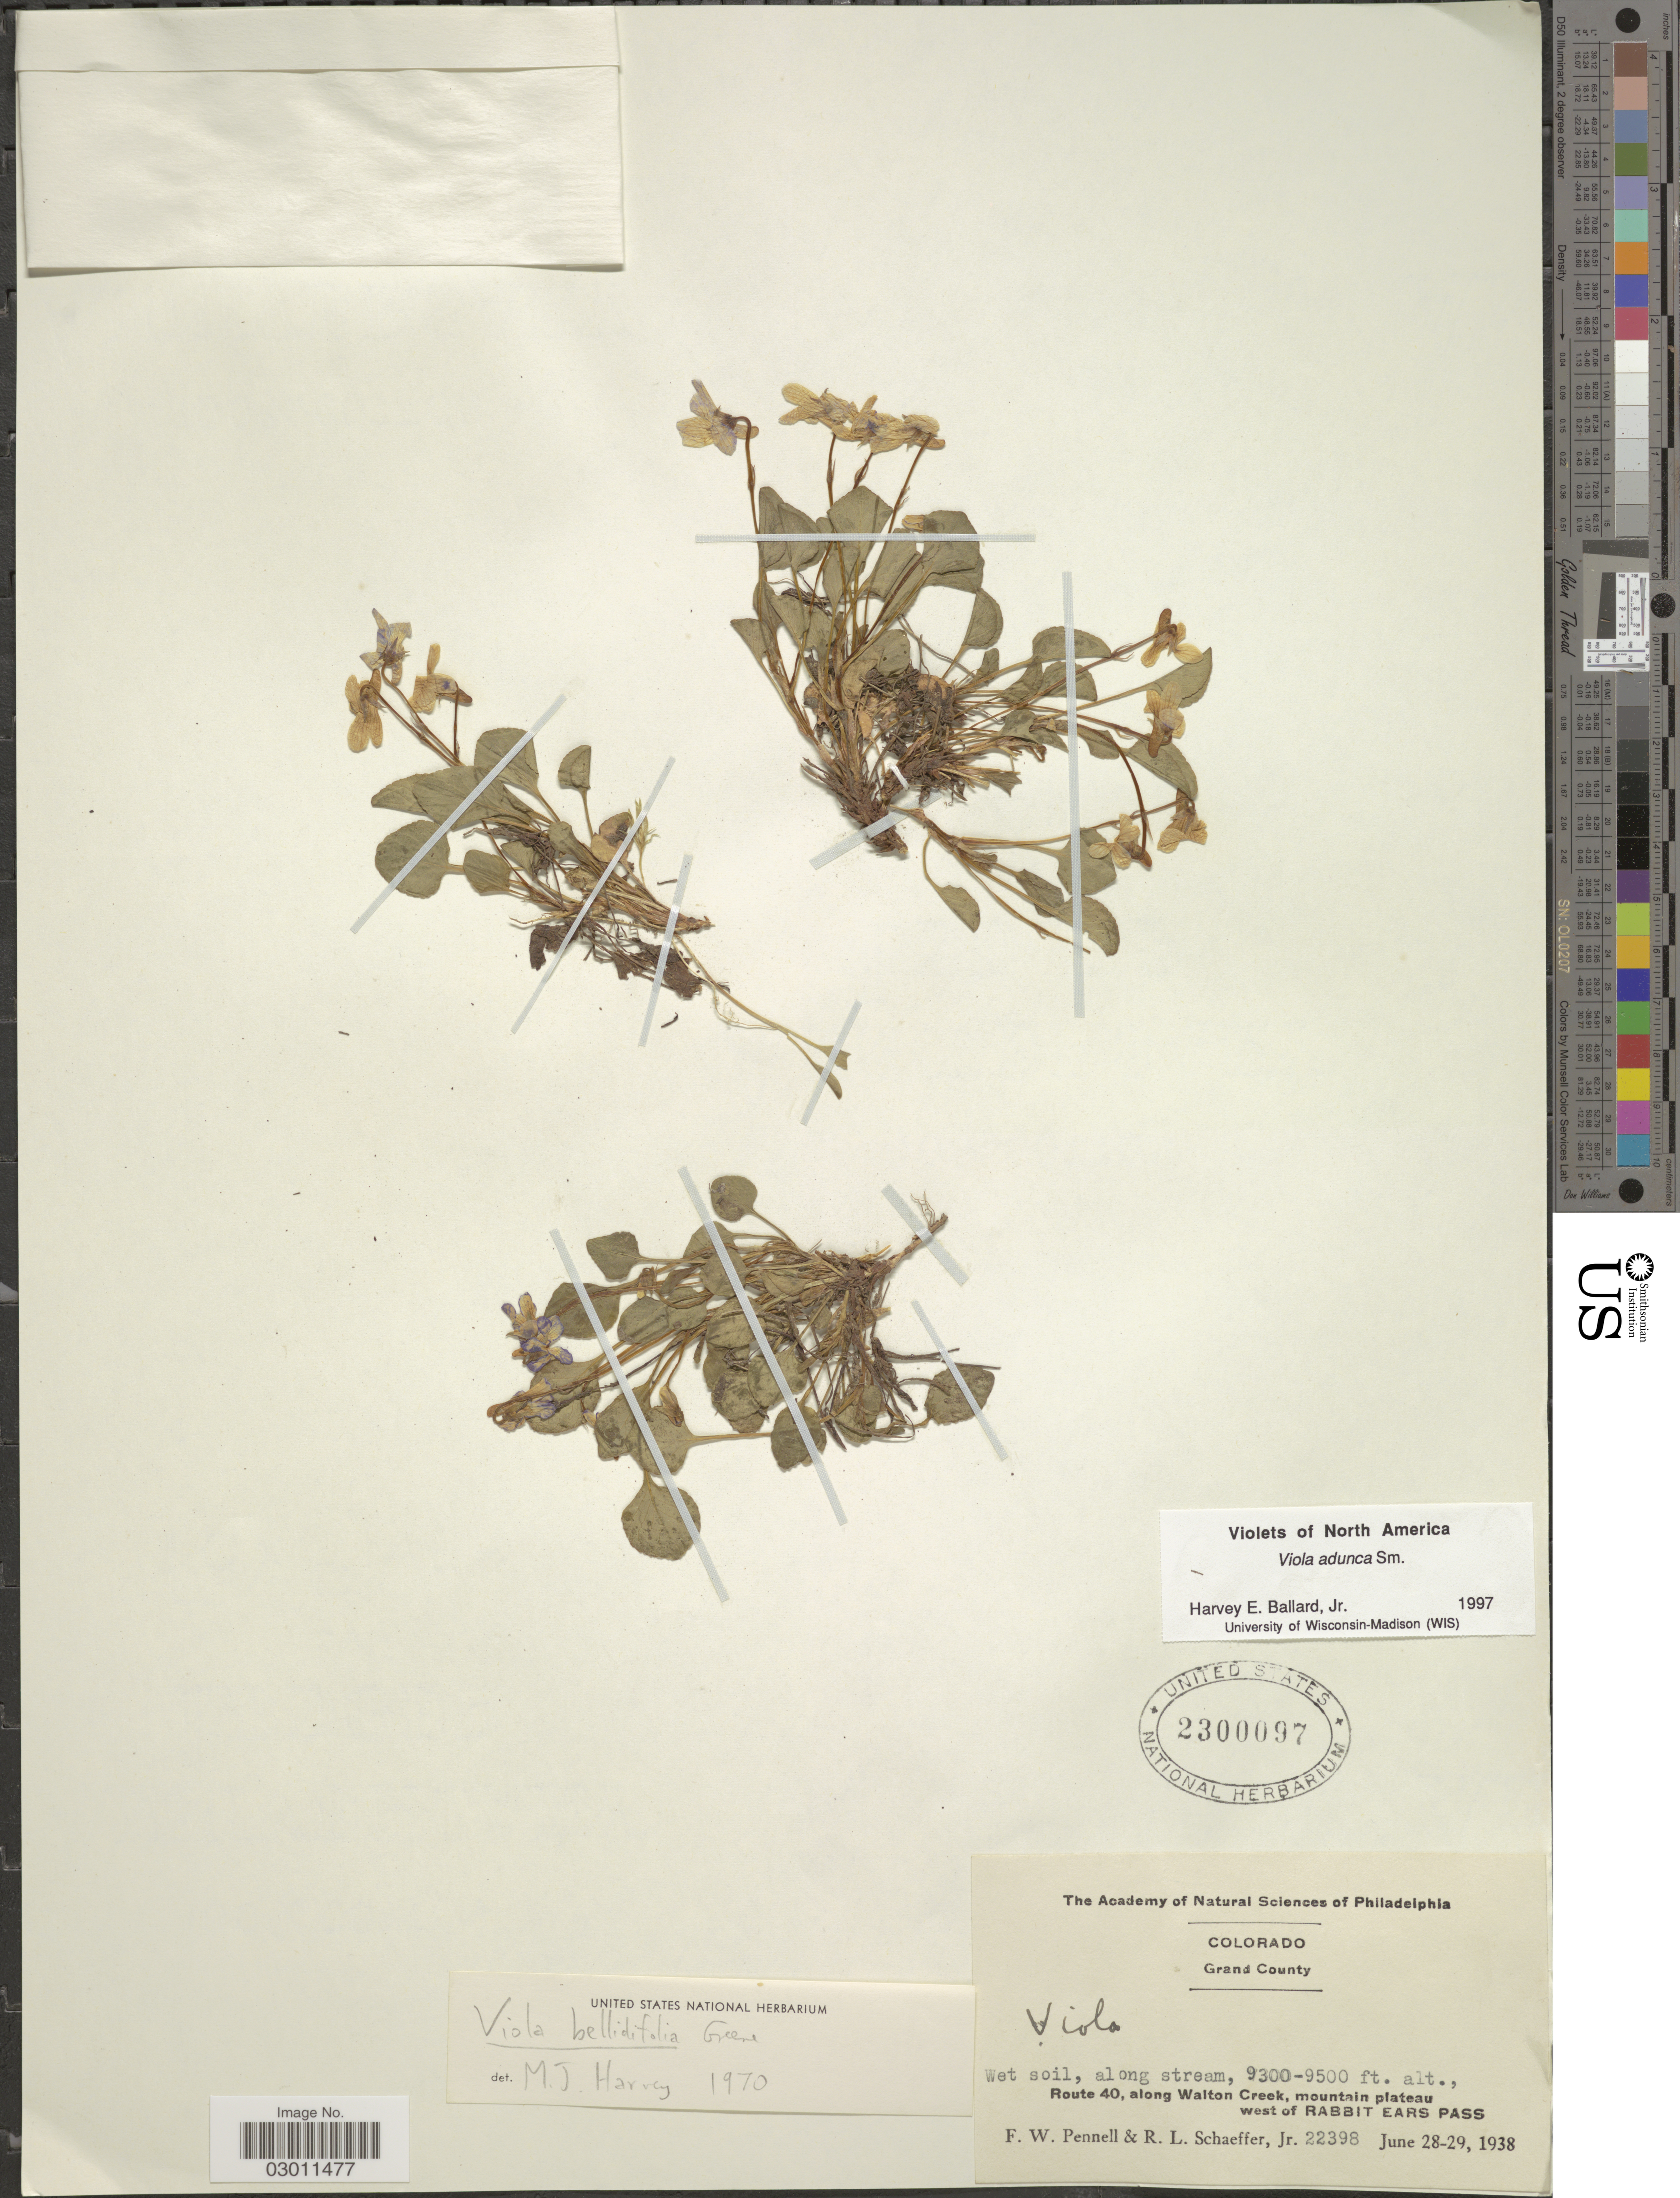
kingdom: Plantae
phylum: Tracheophyta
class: Magnoliopsida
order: Malpighiales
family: Violaceae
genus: Viola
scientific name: Viola adunca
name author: Sm.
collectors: F. W. Pennell & R. L. Schaeffer Jr.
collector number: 22398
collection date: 1938-06-28/1938-06-29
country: United States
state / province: Colorado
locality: Grand County, Route 40, along Walton Creek, mountain plateau west of Rabbit Ears Pass.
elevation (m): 2835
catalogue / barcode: US 2300097